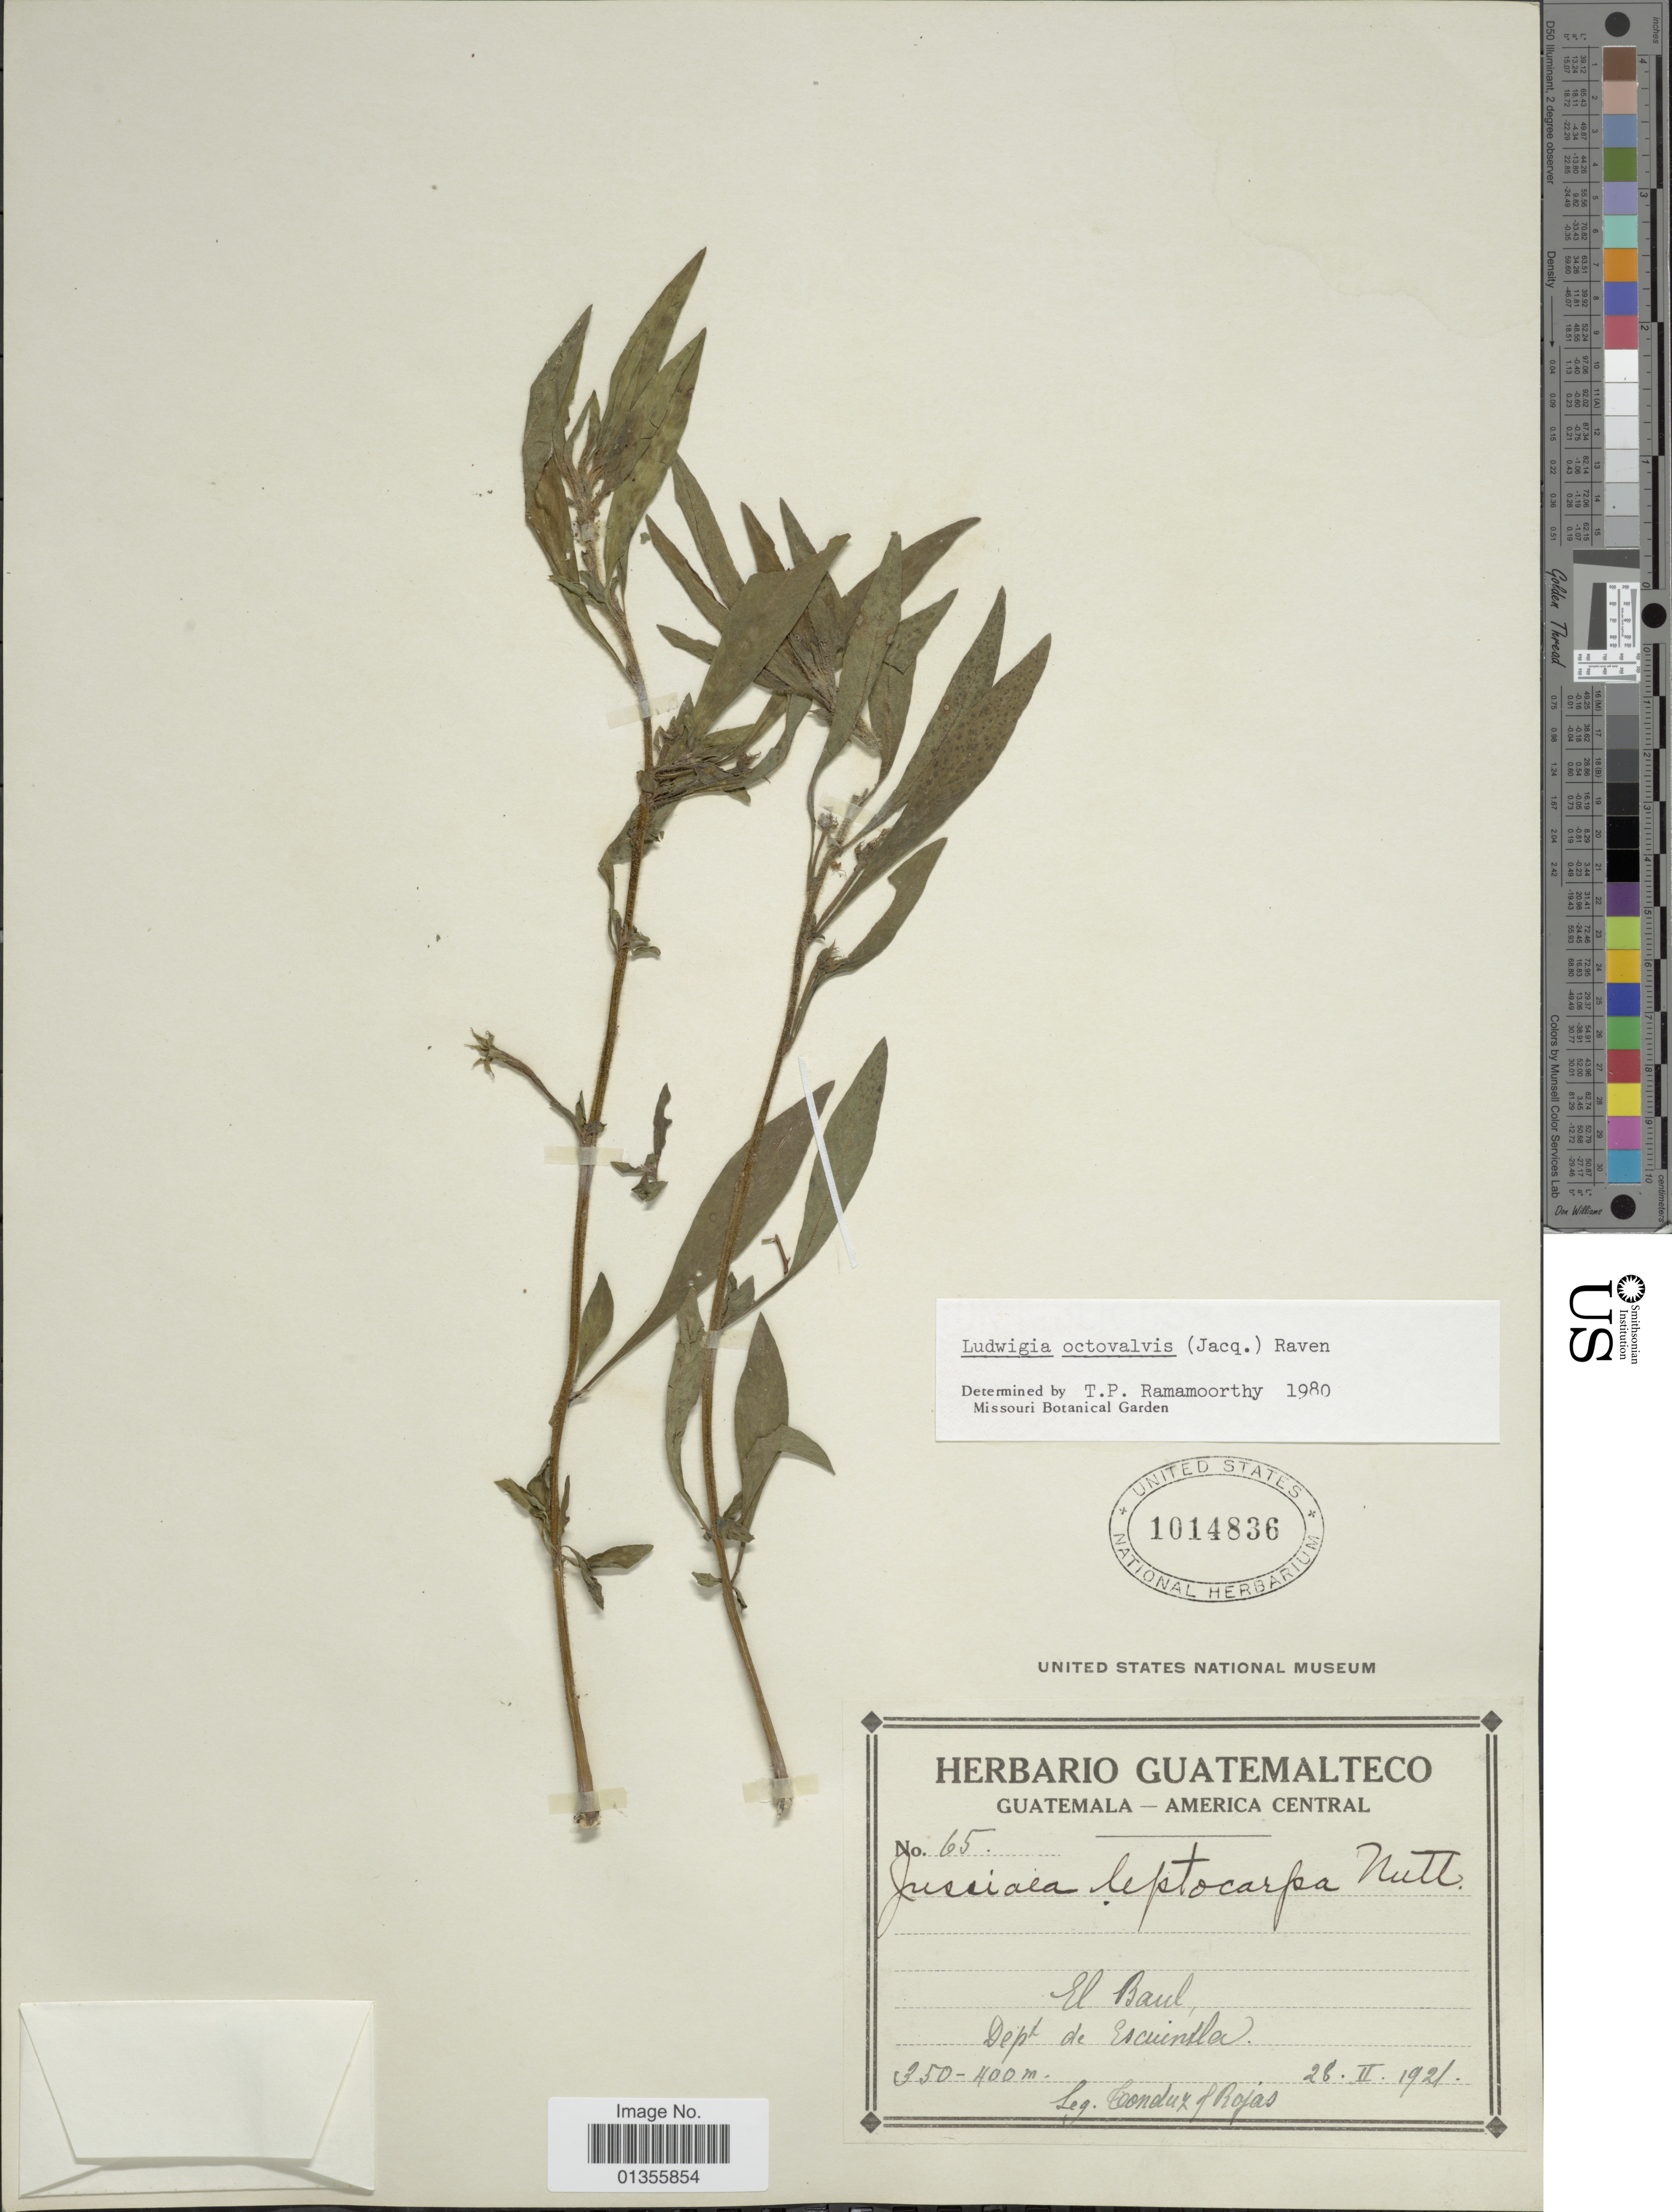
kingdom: Plantae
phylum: Tracheophyta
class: Magnoliopsida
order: Myrtales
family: Onagraceae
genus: Ludwigia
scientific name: Ludwigia octovalvis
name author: (Jacq.) P.H. Raven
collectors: A. Tonduz & Rojas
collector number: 65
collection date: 1921-02-26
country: Guatemala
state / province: Escuintla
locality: El Baul, Dept. de Escuintla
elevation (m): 350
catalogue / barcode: US 1014836